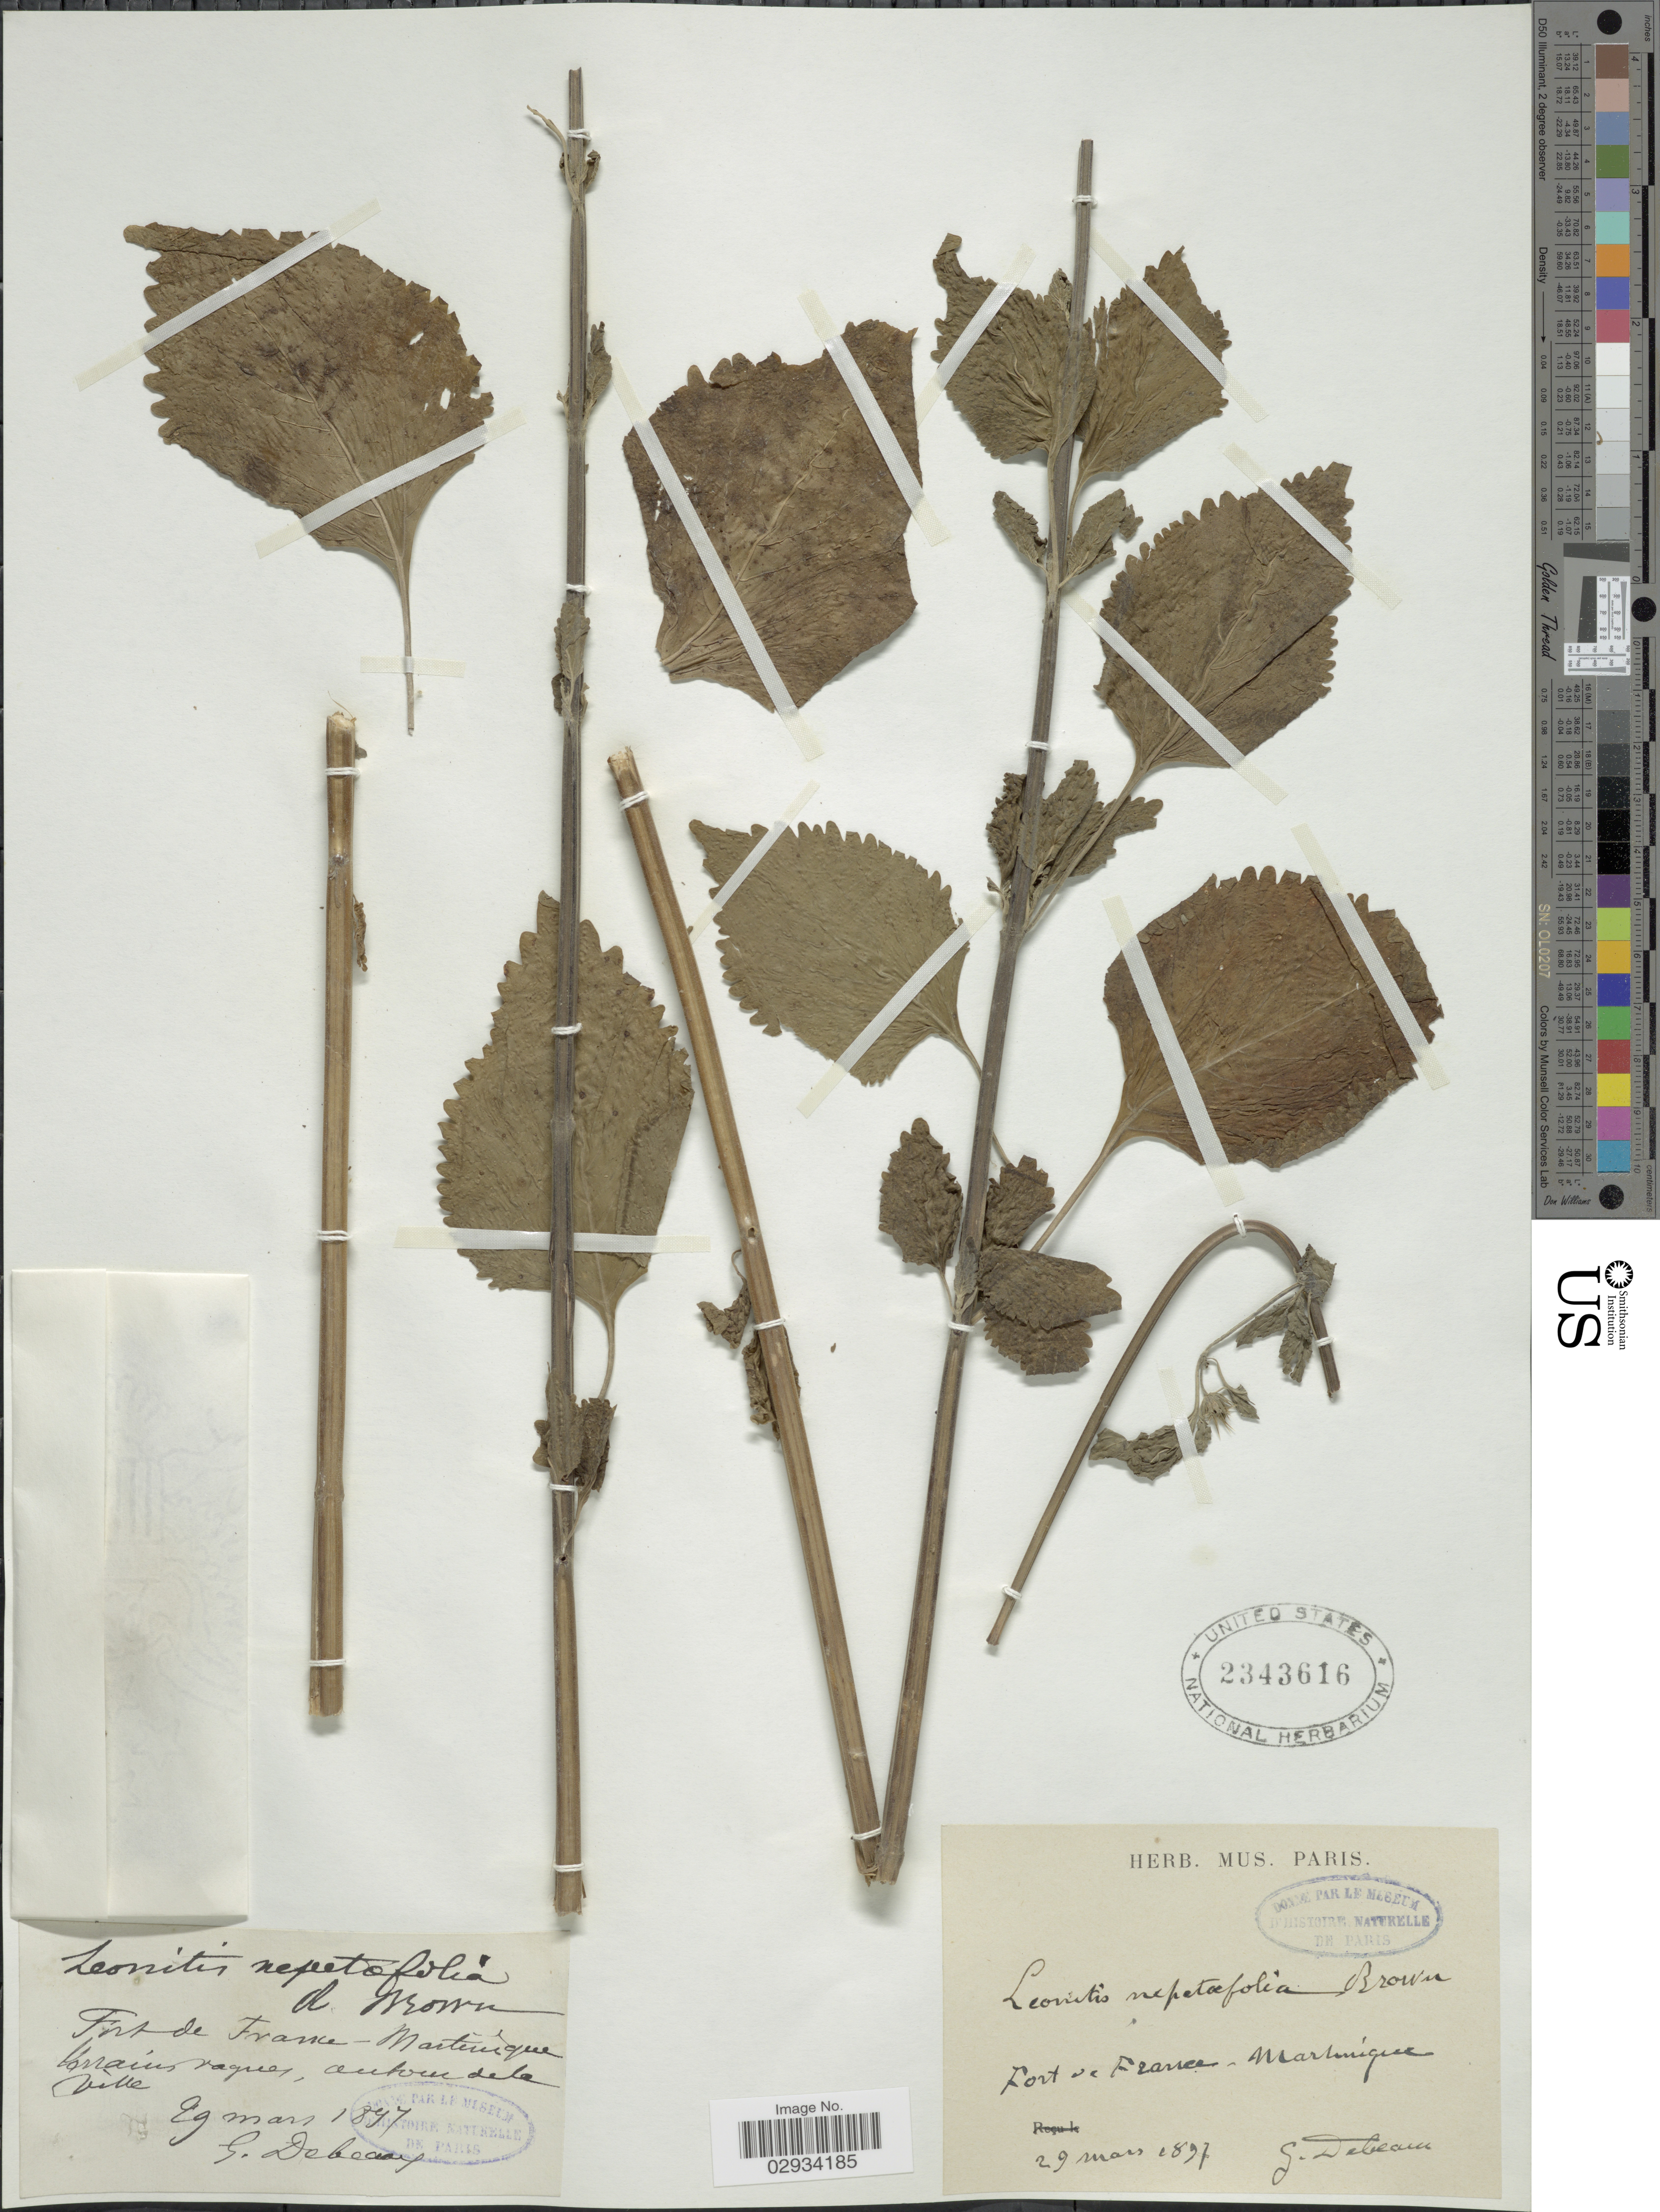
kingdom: Plantae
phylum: Tracheophyta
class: Magnoliopsida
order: Lamiales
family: Lamiaceae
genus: Leonotis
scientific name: Leonotis nepetifolia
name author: (L.) R. Br.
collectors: G. Debeaux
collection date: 1897-03-29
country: Martinique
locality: Fort de France.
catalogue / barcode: US 2343616